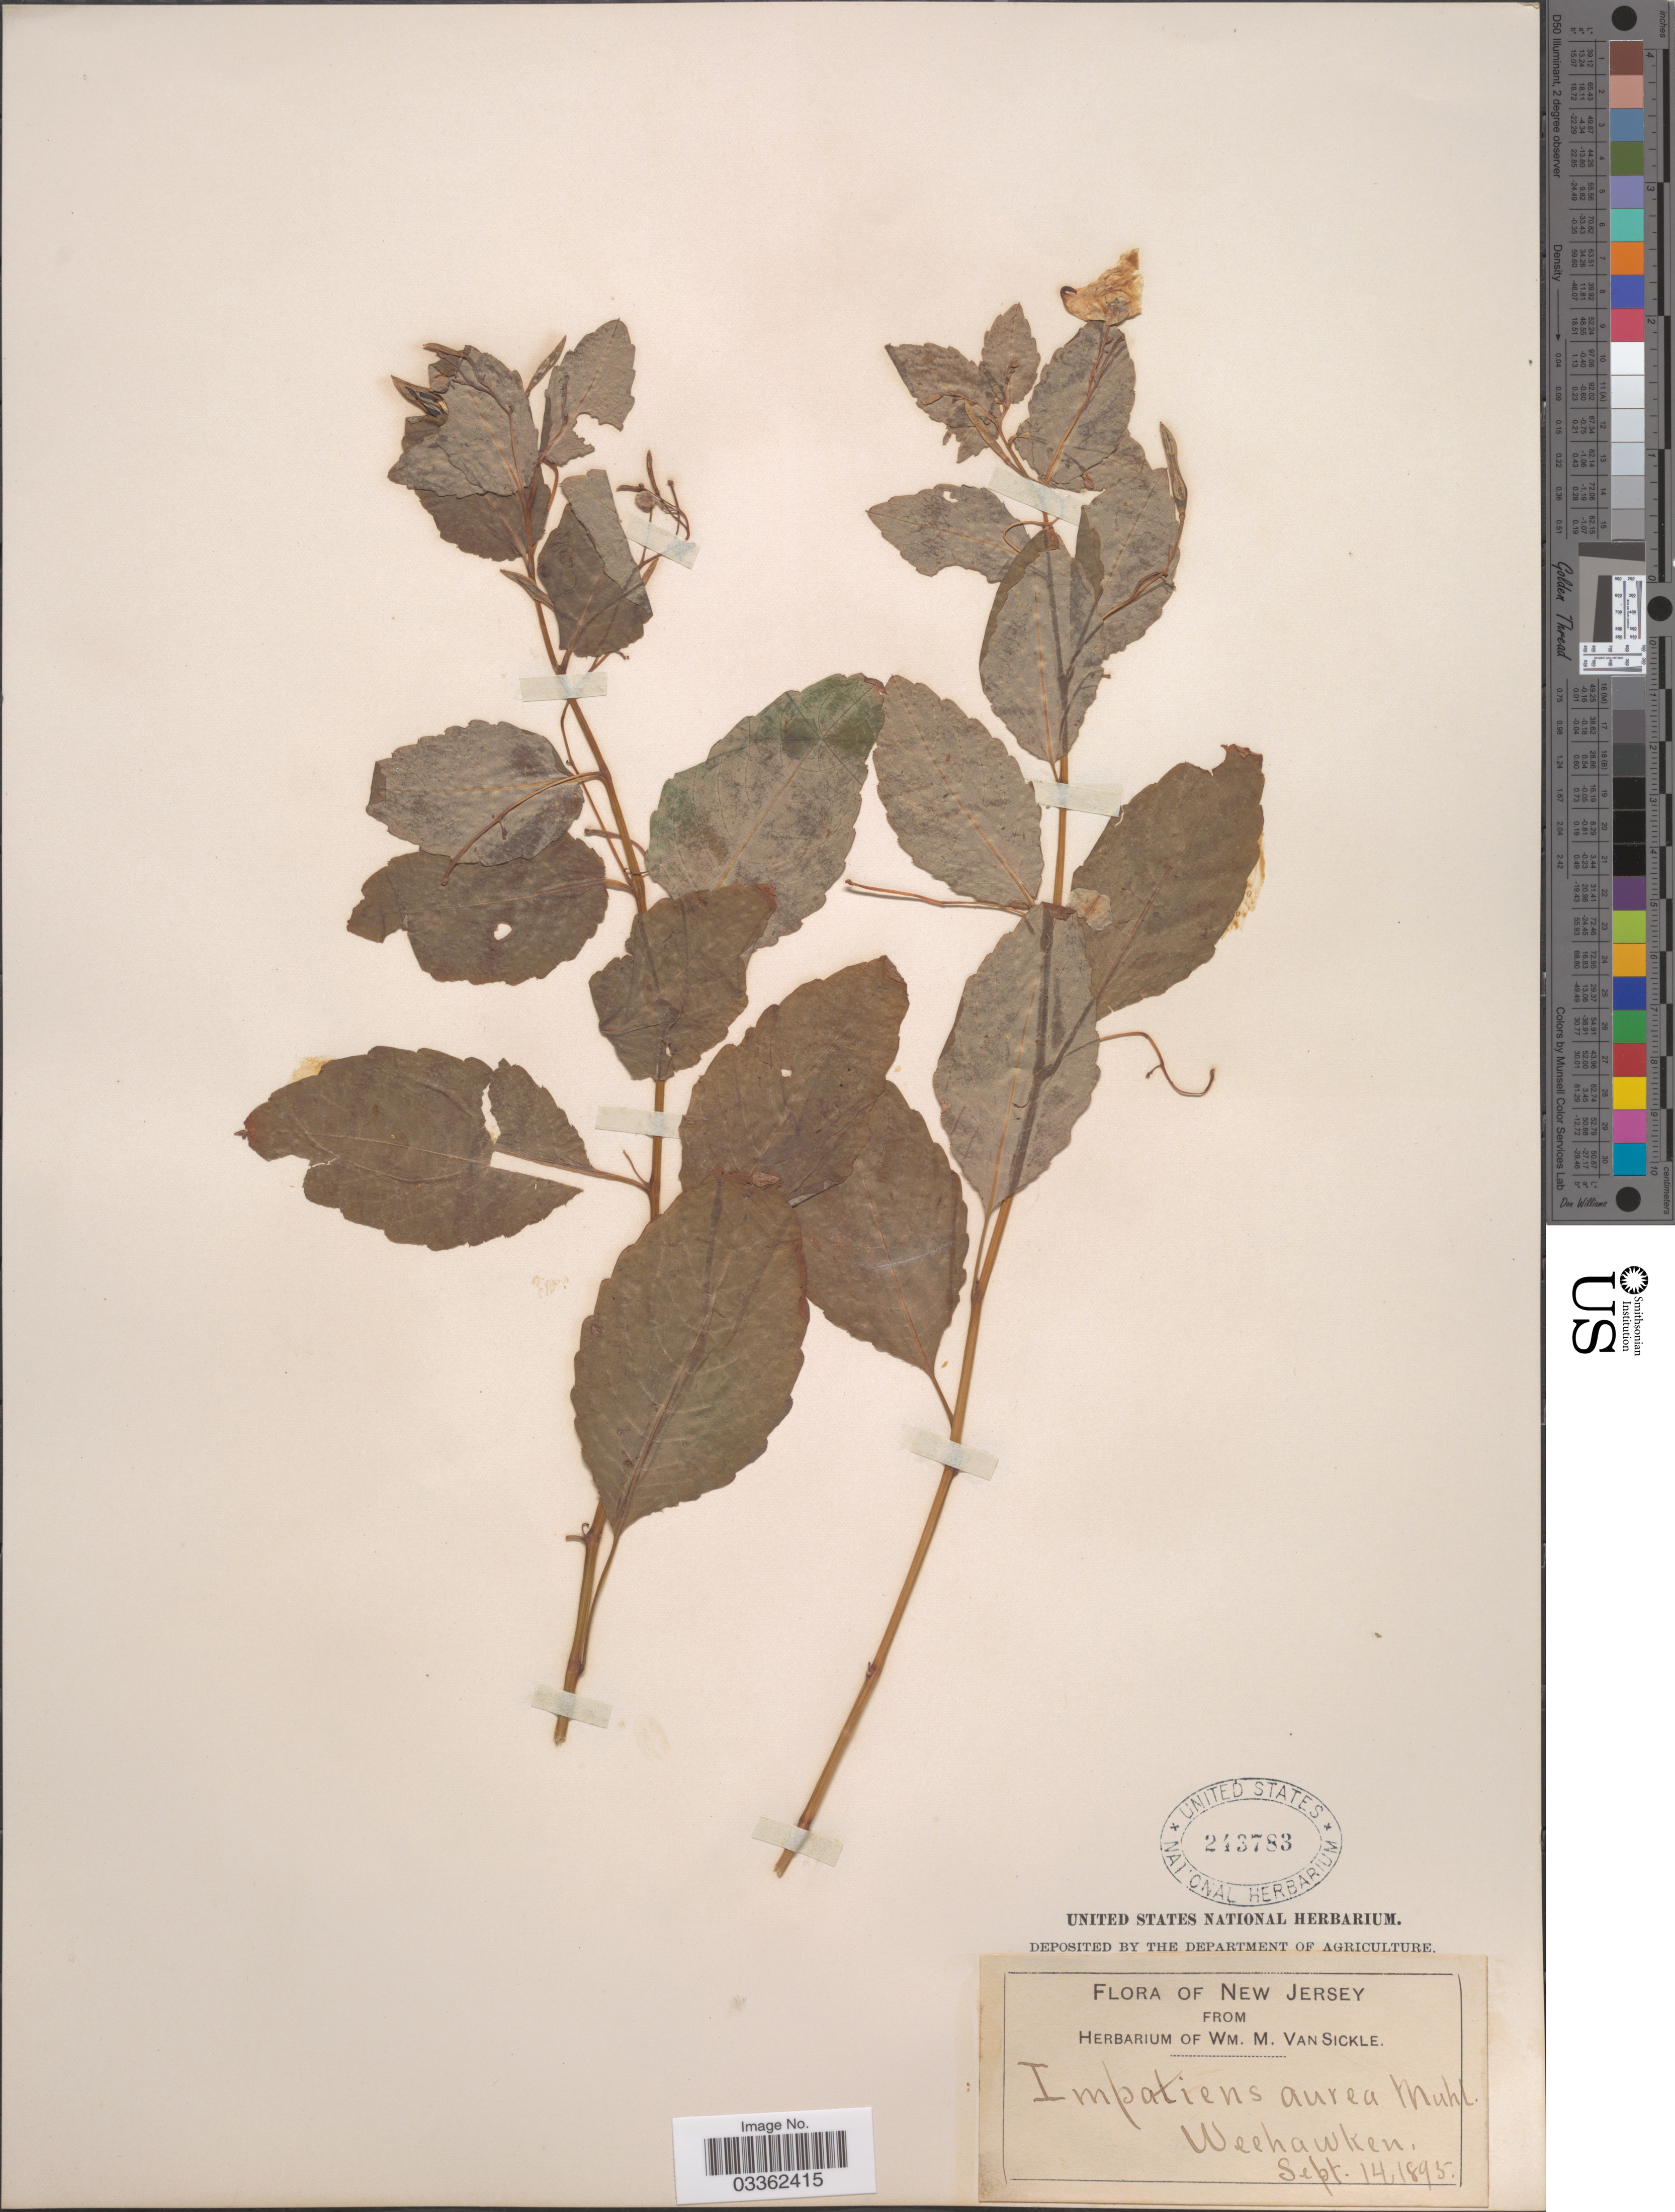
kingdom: Plantae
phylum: Tracheophyta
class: Magnoliopsida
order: Ericales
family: Balsaminaceae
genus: Impatiens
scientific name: Impatiens pallida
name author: Nutt.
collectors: ex herb. Wm. M. Van Sickle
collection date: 1895-09-14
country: United States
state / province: New Jersey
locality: Weehawken.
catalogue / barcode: US 243783